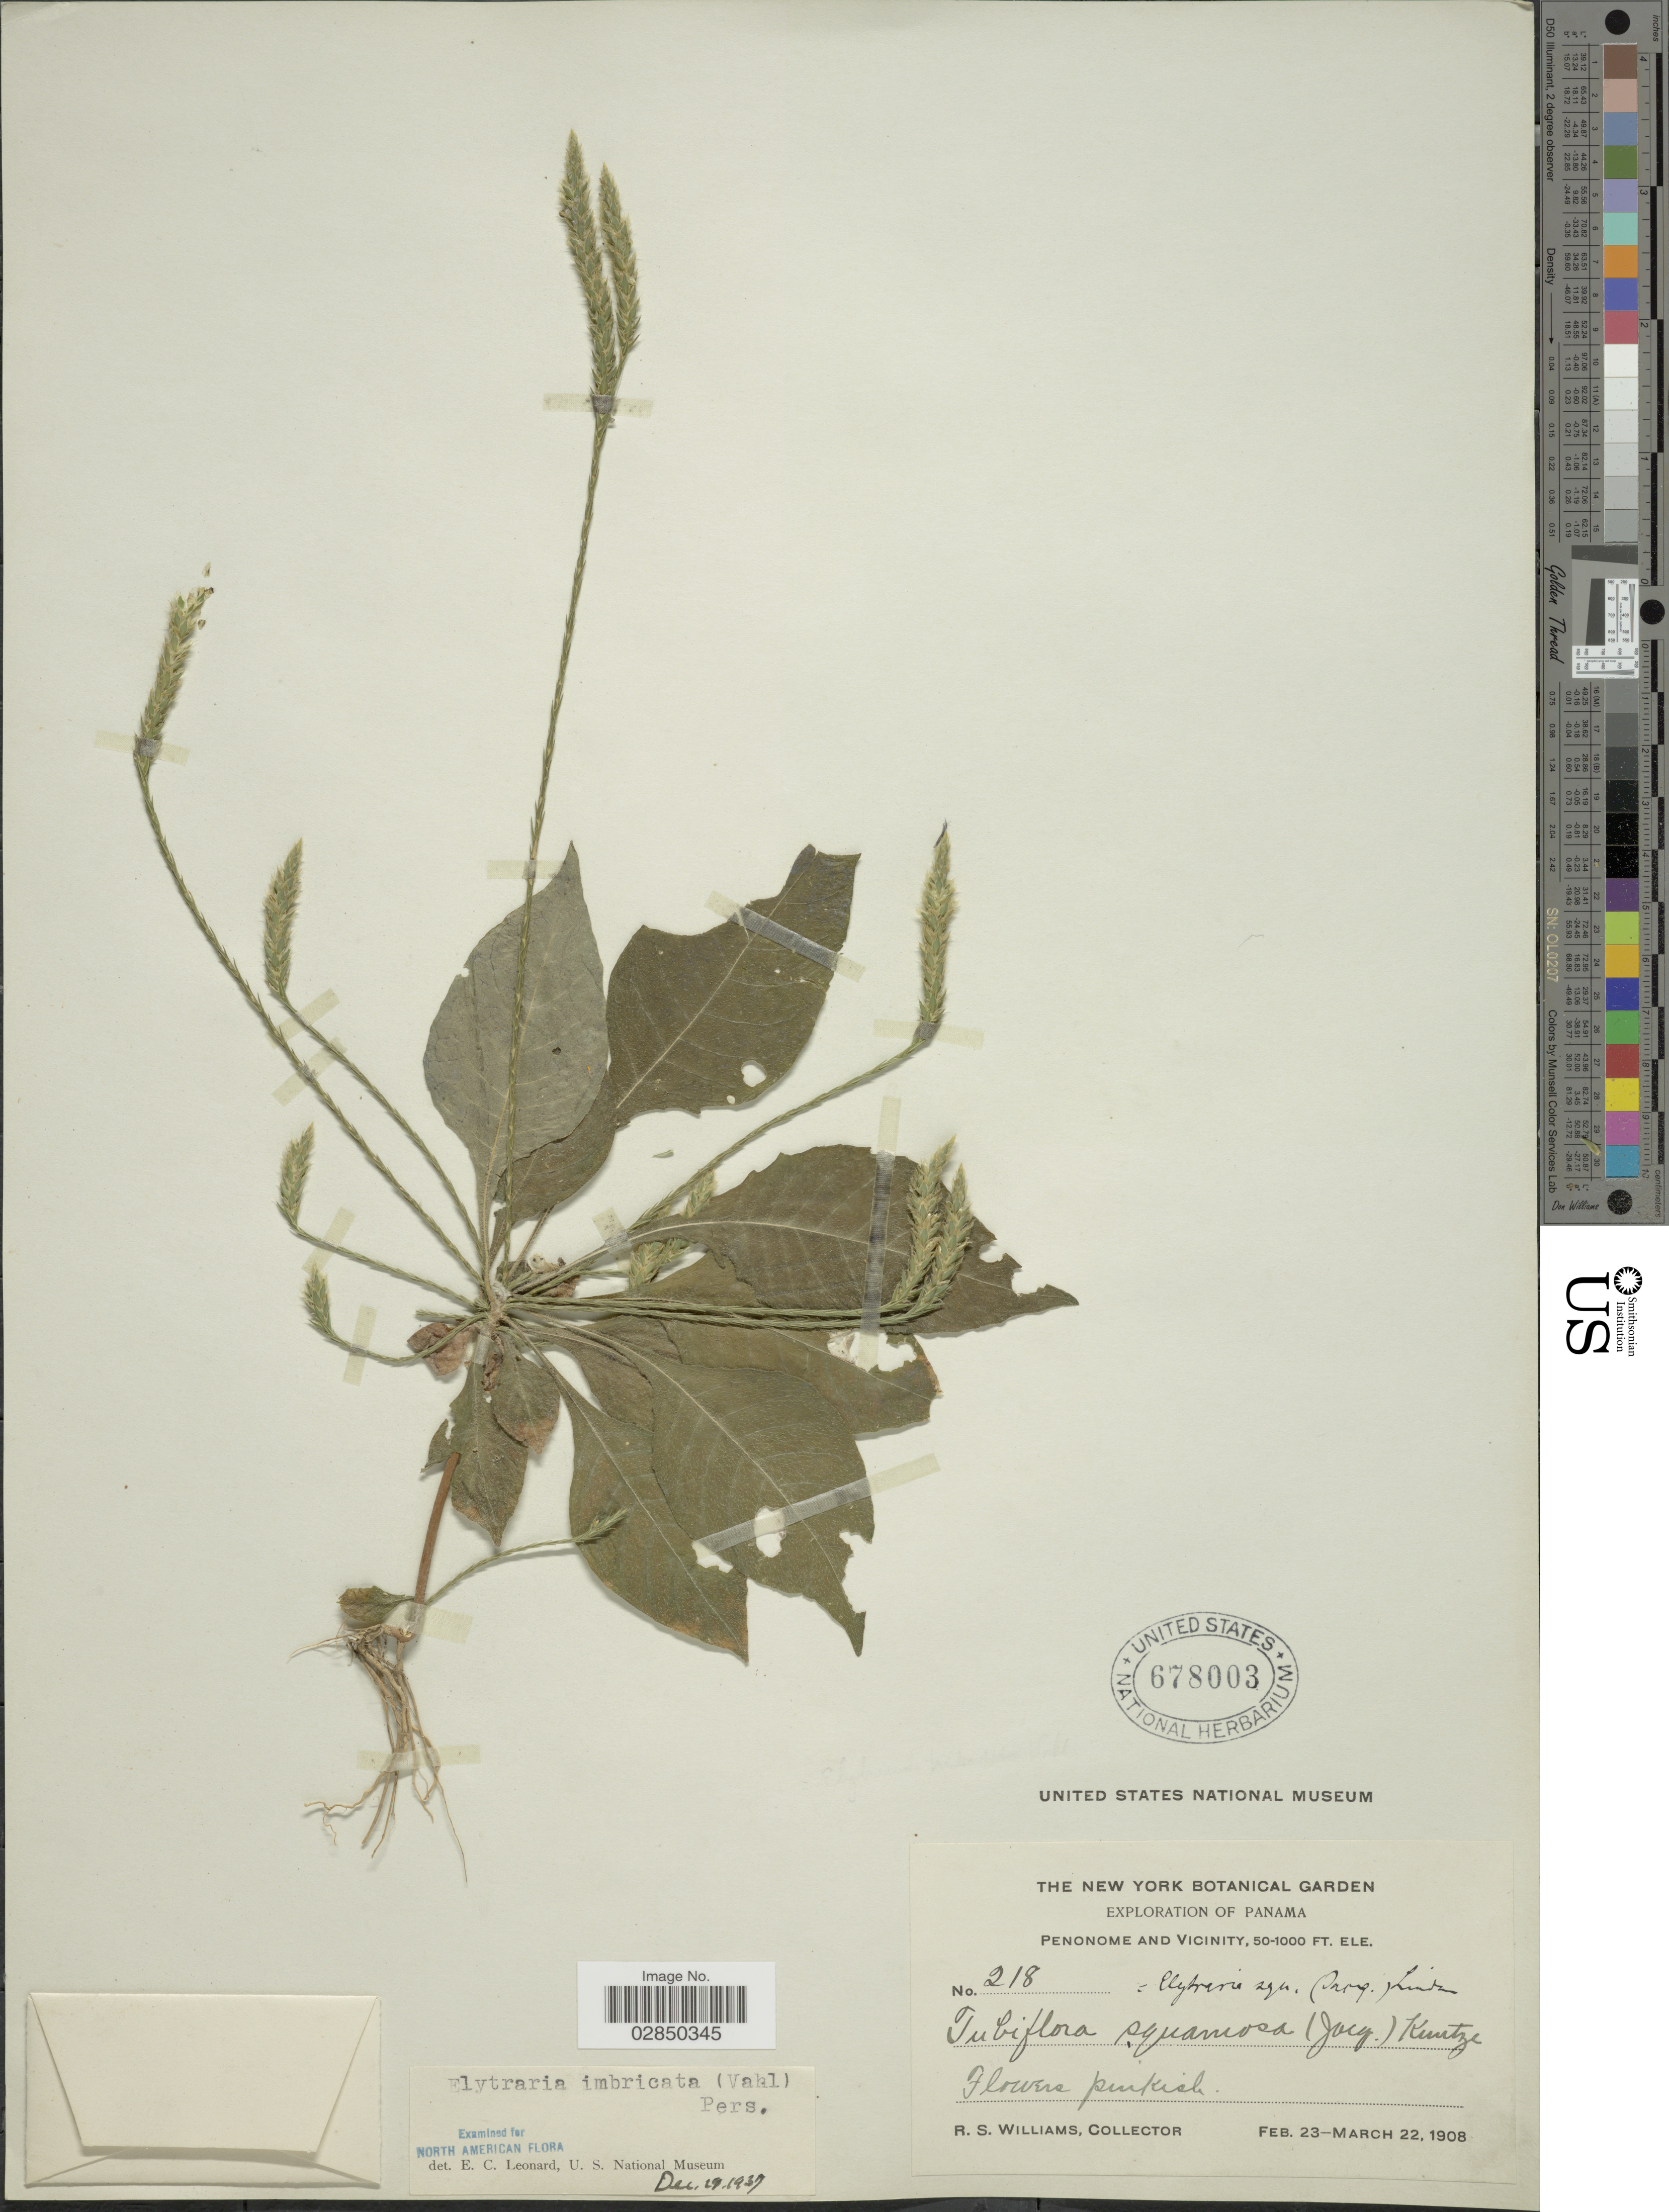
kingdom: Plantae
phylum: Tracheophyta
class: Magnoliopsida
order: Lamiales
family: Acanthaceae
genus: Elytraria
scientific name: Elytraria imbricata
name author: (Vahl) Pers.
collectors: R. S. Williams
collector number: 218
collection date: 1908-02-23/1908-03-22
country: Panama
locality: Penonome and Vicinity.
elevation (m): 15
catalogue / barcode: US 678003